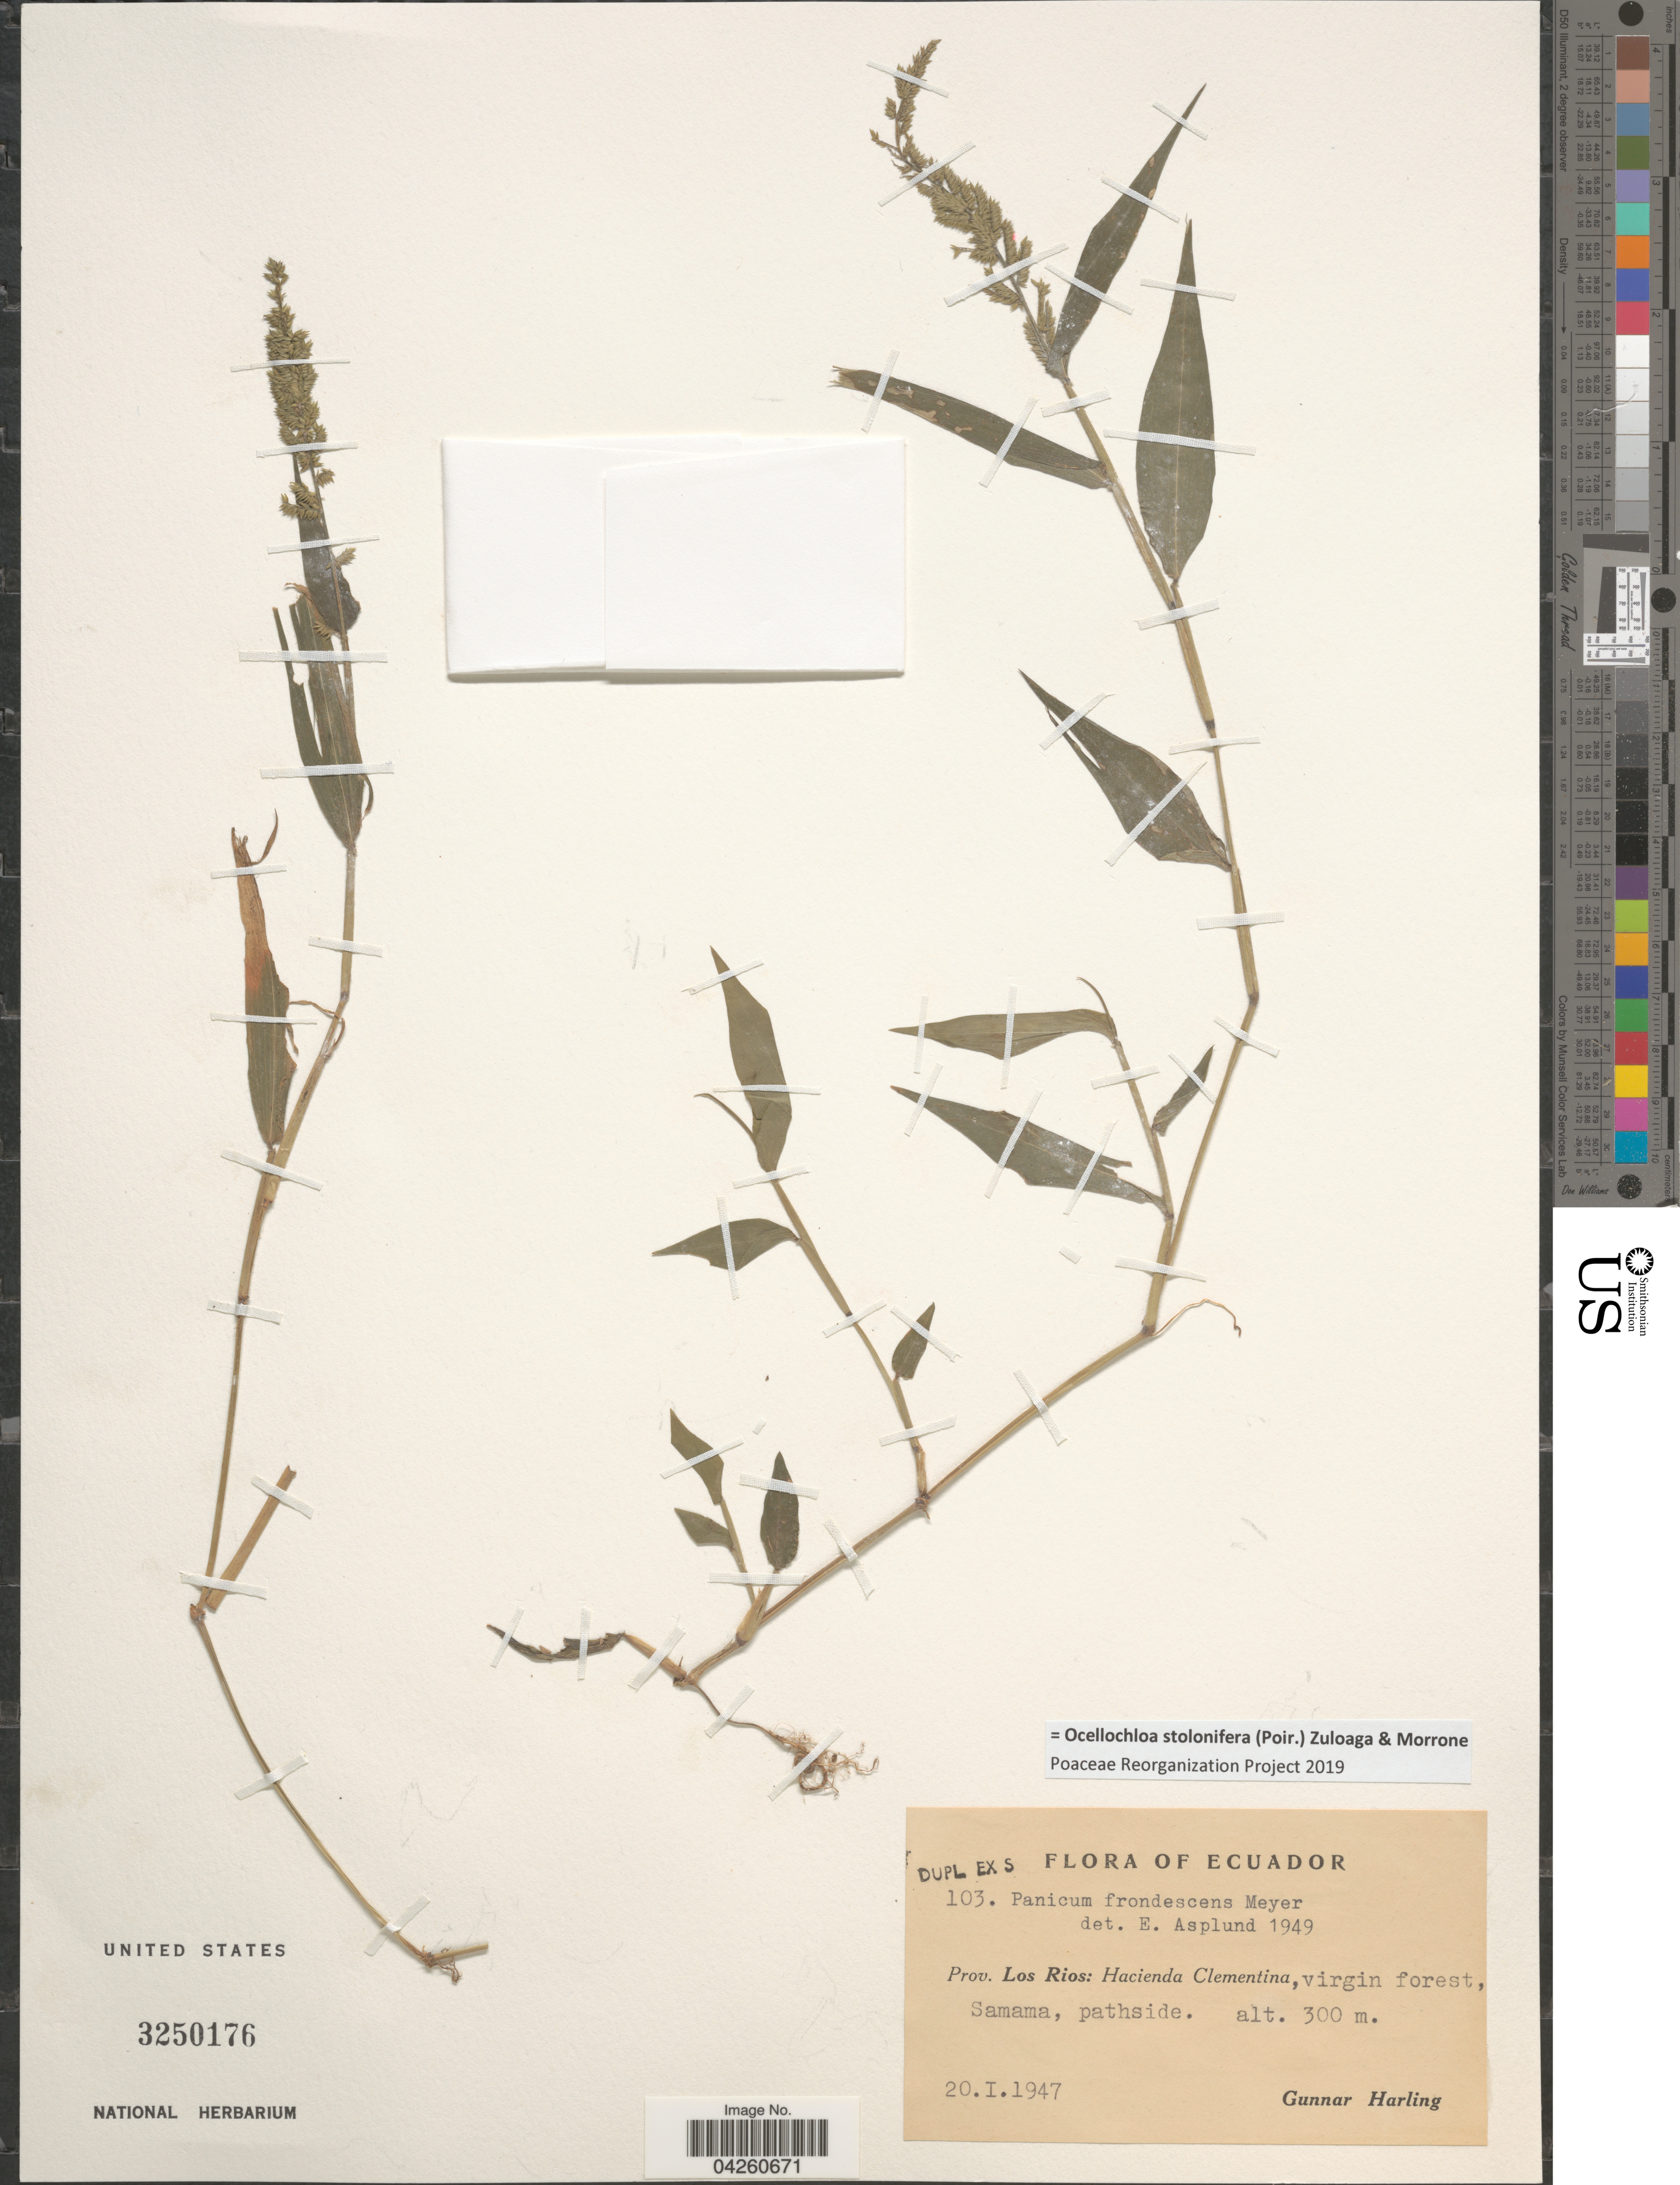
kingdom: Plantae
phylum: Tracheophyta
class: Liliopsida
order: Poales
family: Poaceae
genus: Ocellochloa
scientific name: Ocellochloa stolonifera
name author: (Poir.) Zuloaga & Morrone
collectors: G. Harling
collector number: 103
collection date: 1947-01-20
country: Ecuador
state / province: Los Ríos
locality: Hacienda Clementina, virgin forest, Samama, pathside.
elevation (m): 300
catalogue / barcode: US 3250176